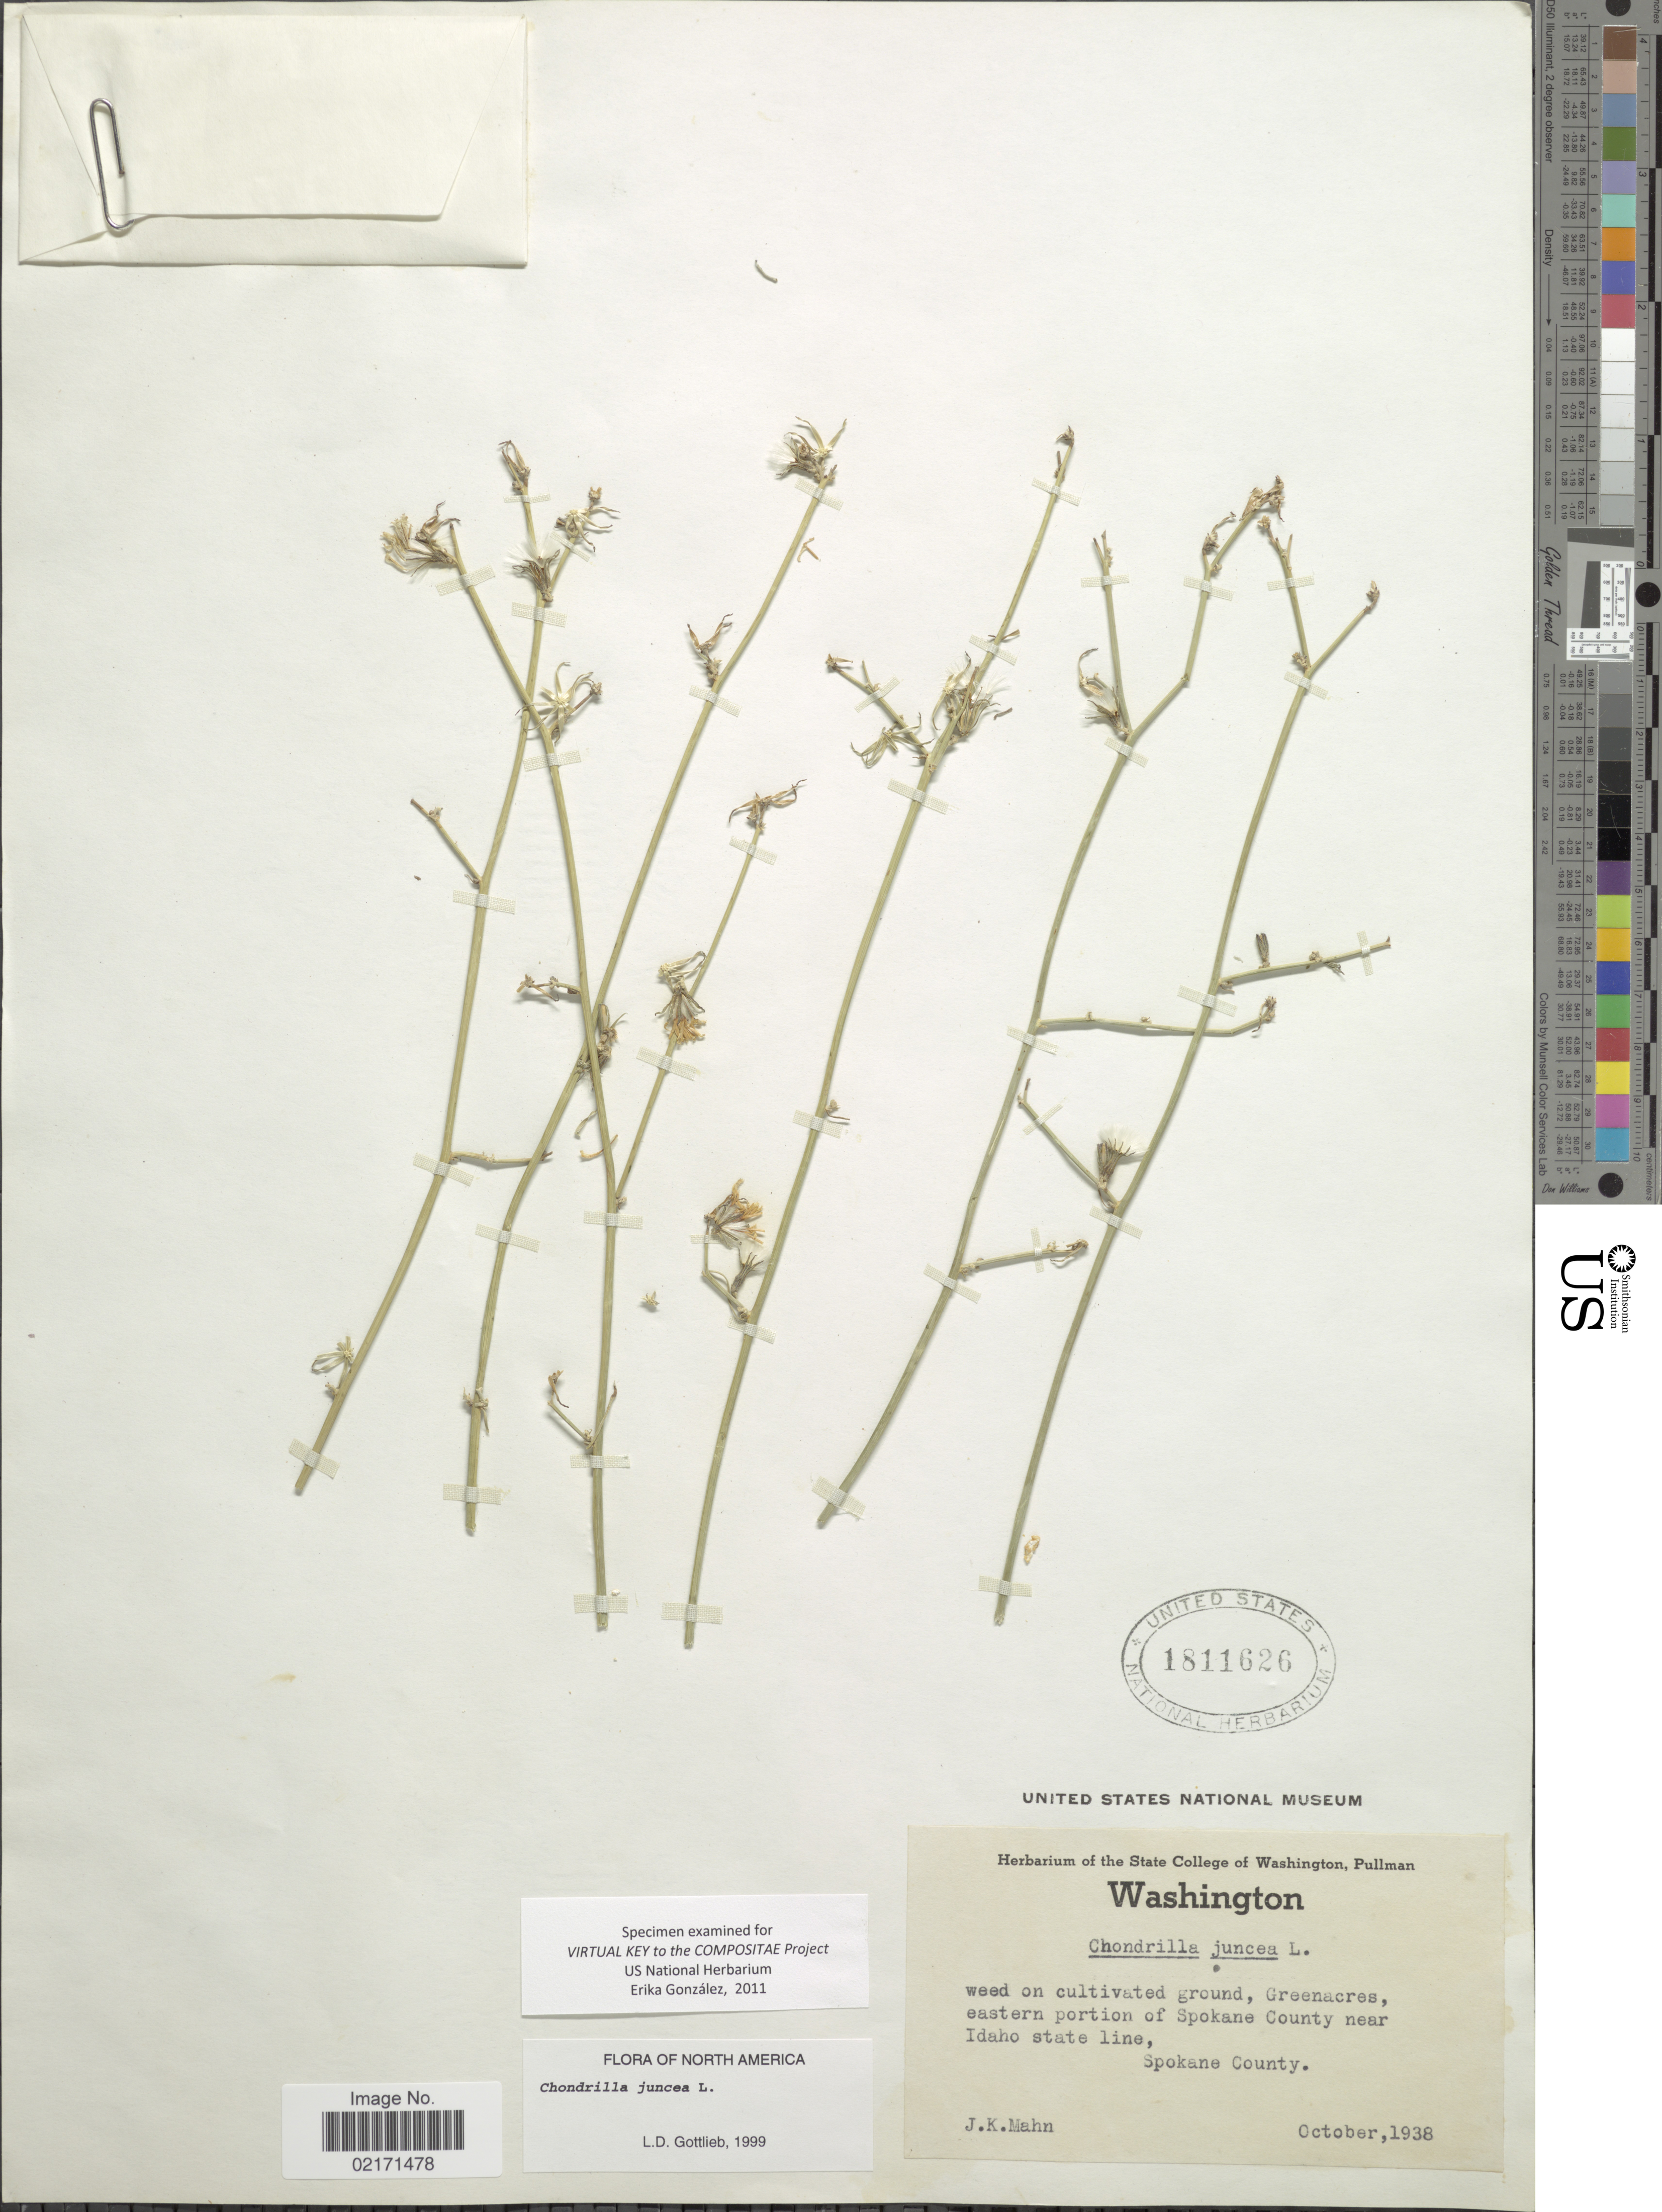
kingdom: Plantae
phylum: Tracheophyta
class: Magnoliopsida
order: Asterales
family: Asteraceae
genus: Chondrilla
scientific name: Chondrilla juncea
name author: L.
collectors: J. Mahn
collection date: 1938-10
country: United States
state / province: Washington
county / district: Spokane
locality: Eastern portion of Spokane County near Idaho state line, Spokane County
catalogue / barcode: US 1811626